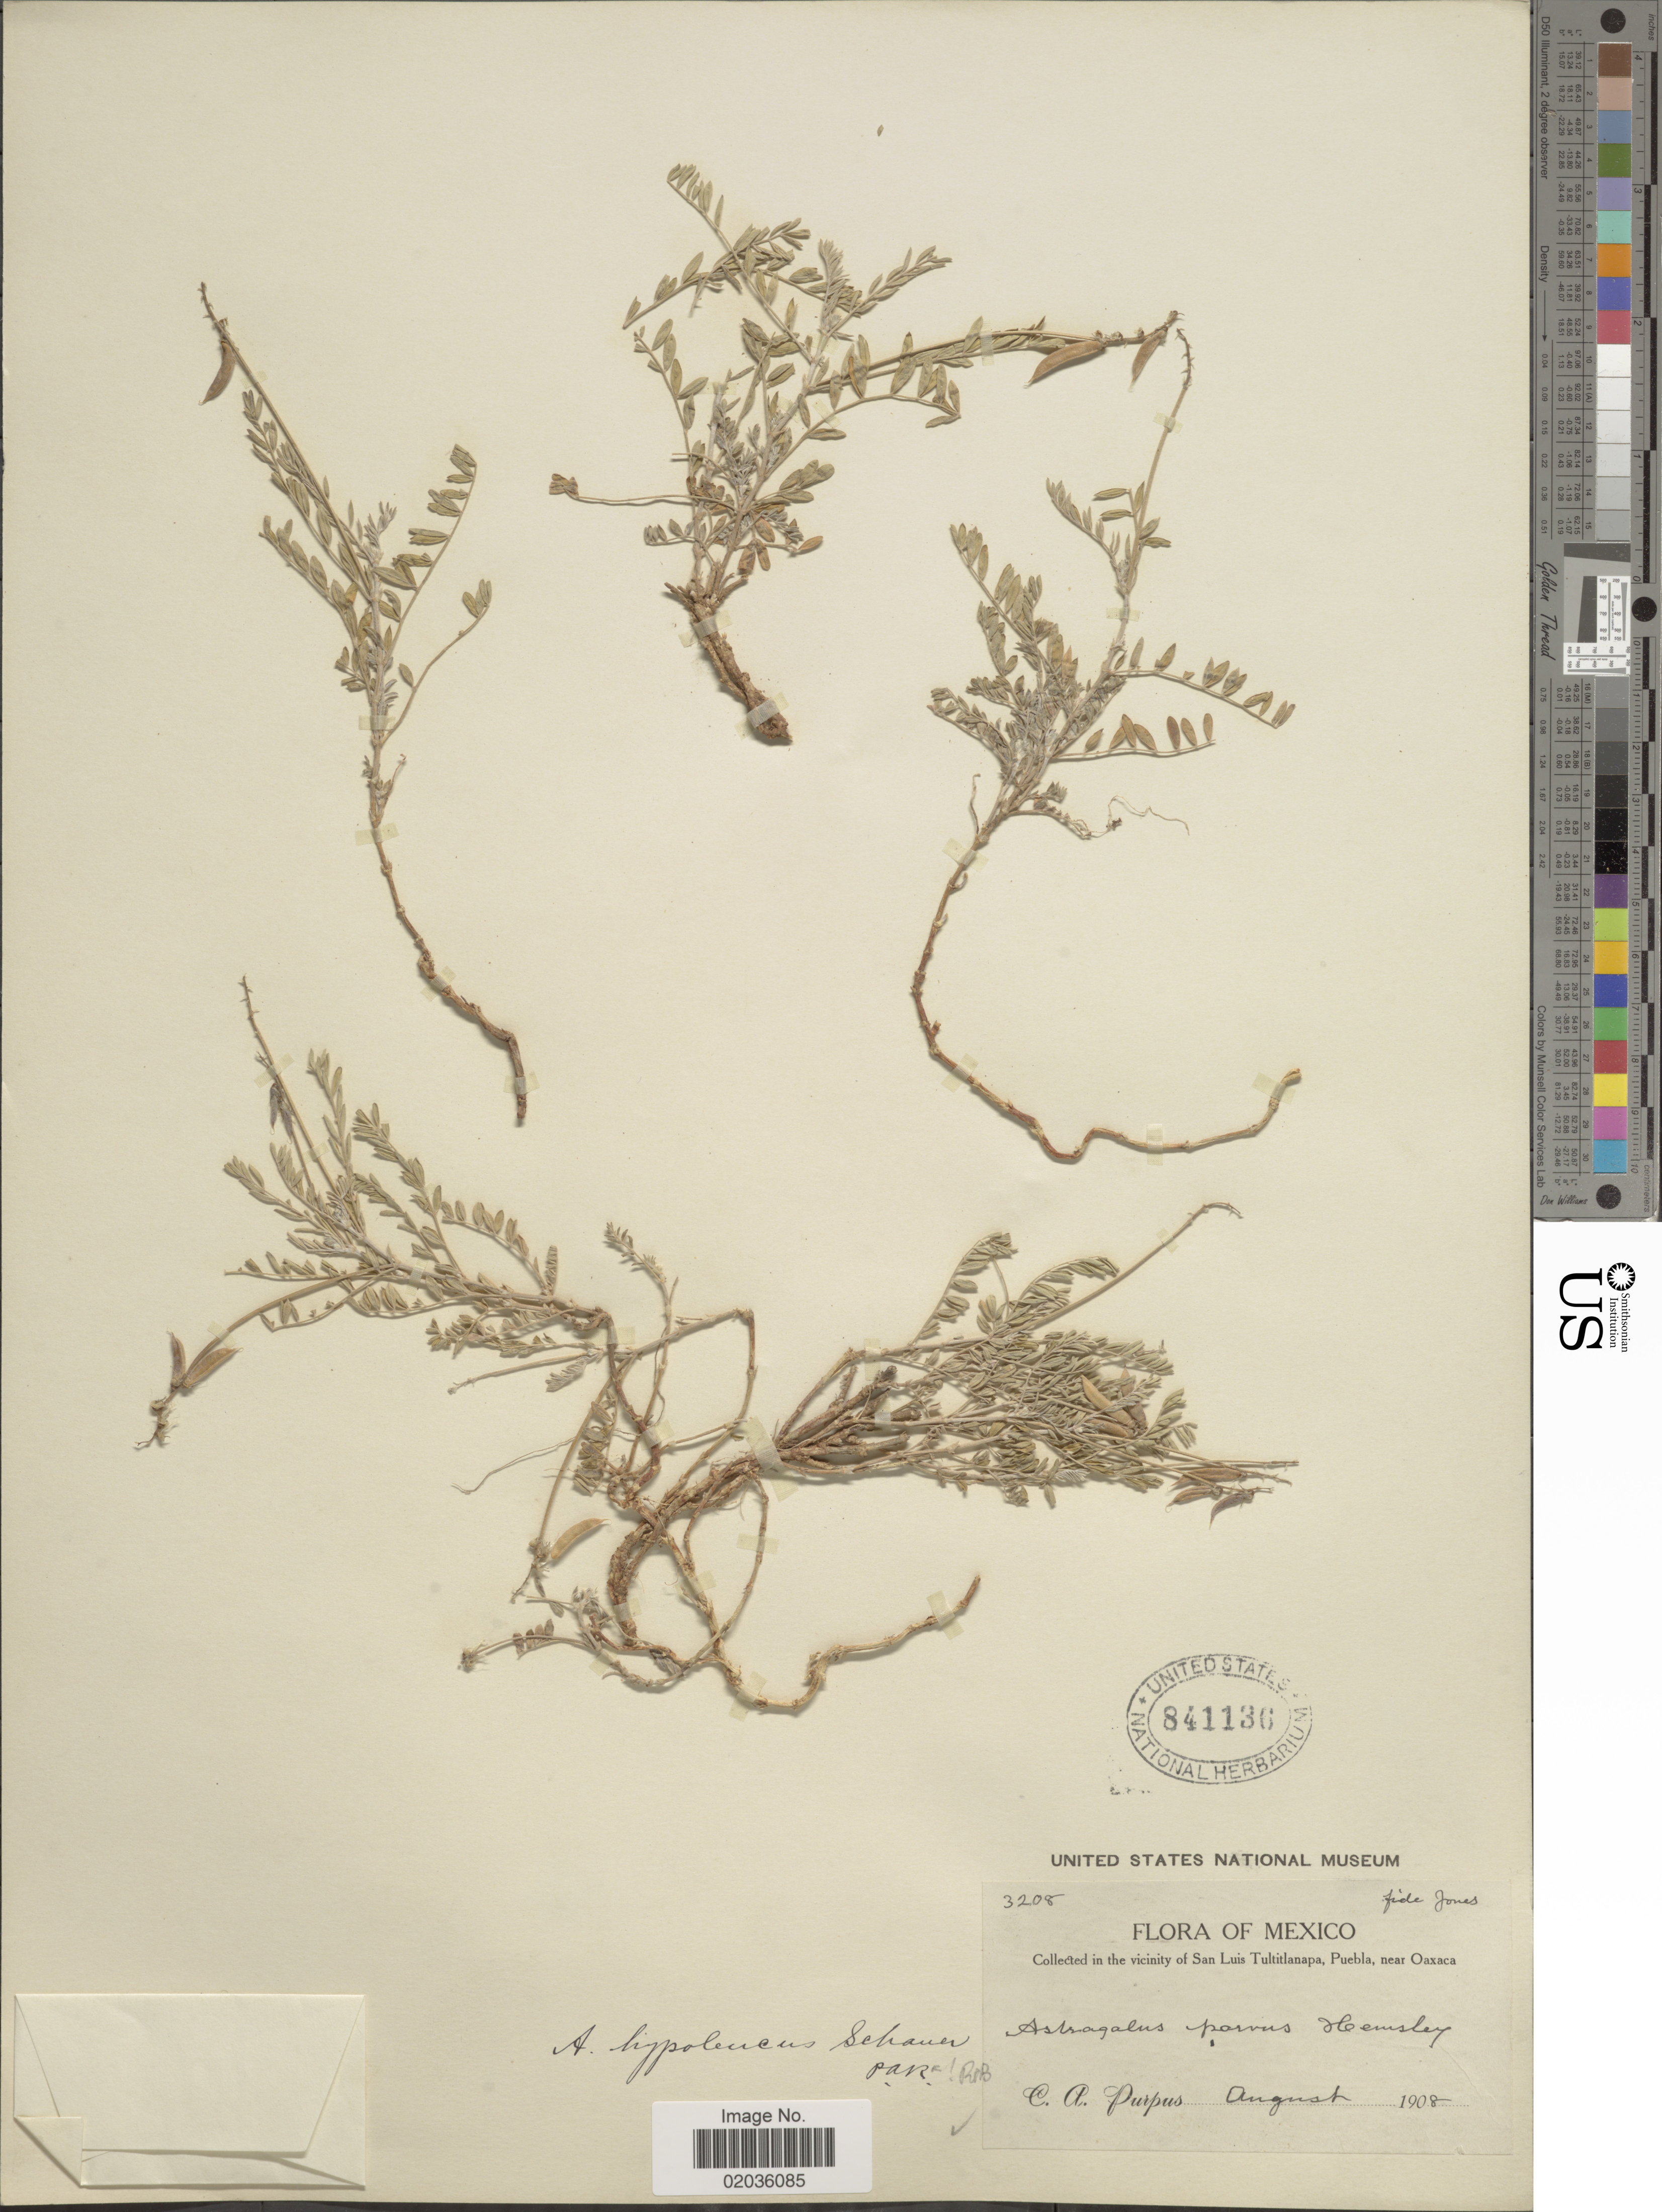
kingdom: Plantae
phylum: Tracheophyta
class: Magnoliopsida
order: Fabales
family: Fabaceae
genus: Astragalus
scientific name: Astragalus hypoleucus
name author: S. Schauer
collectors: C. A. Purpus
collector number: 3208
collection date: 1908-08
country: Mexico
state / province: Oaxaca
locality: In the Vicinity of San Luis Tultitlanapa, Puebla, near Oaxaca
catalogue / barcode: US 841136